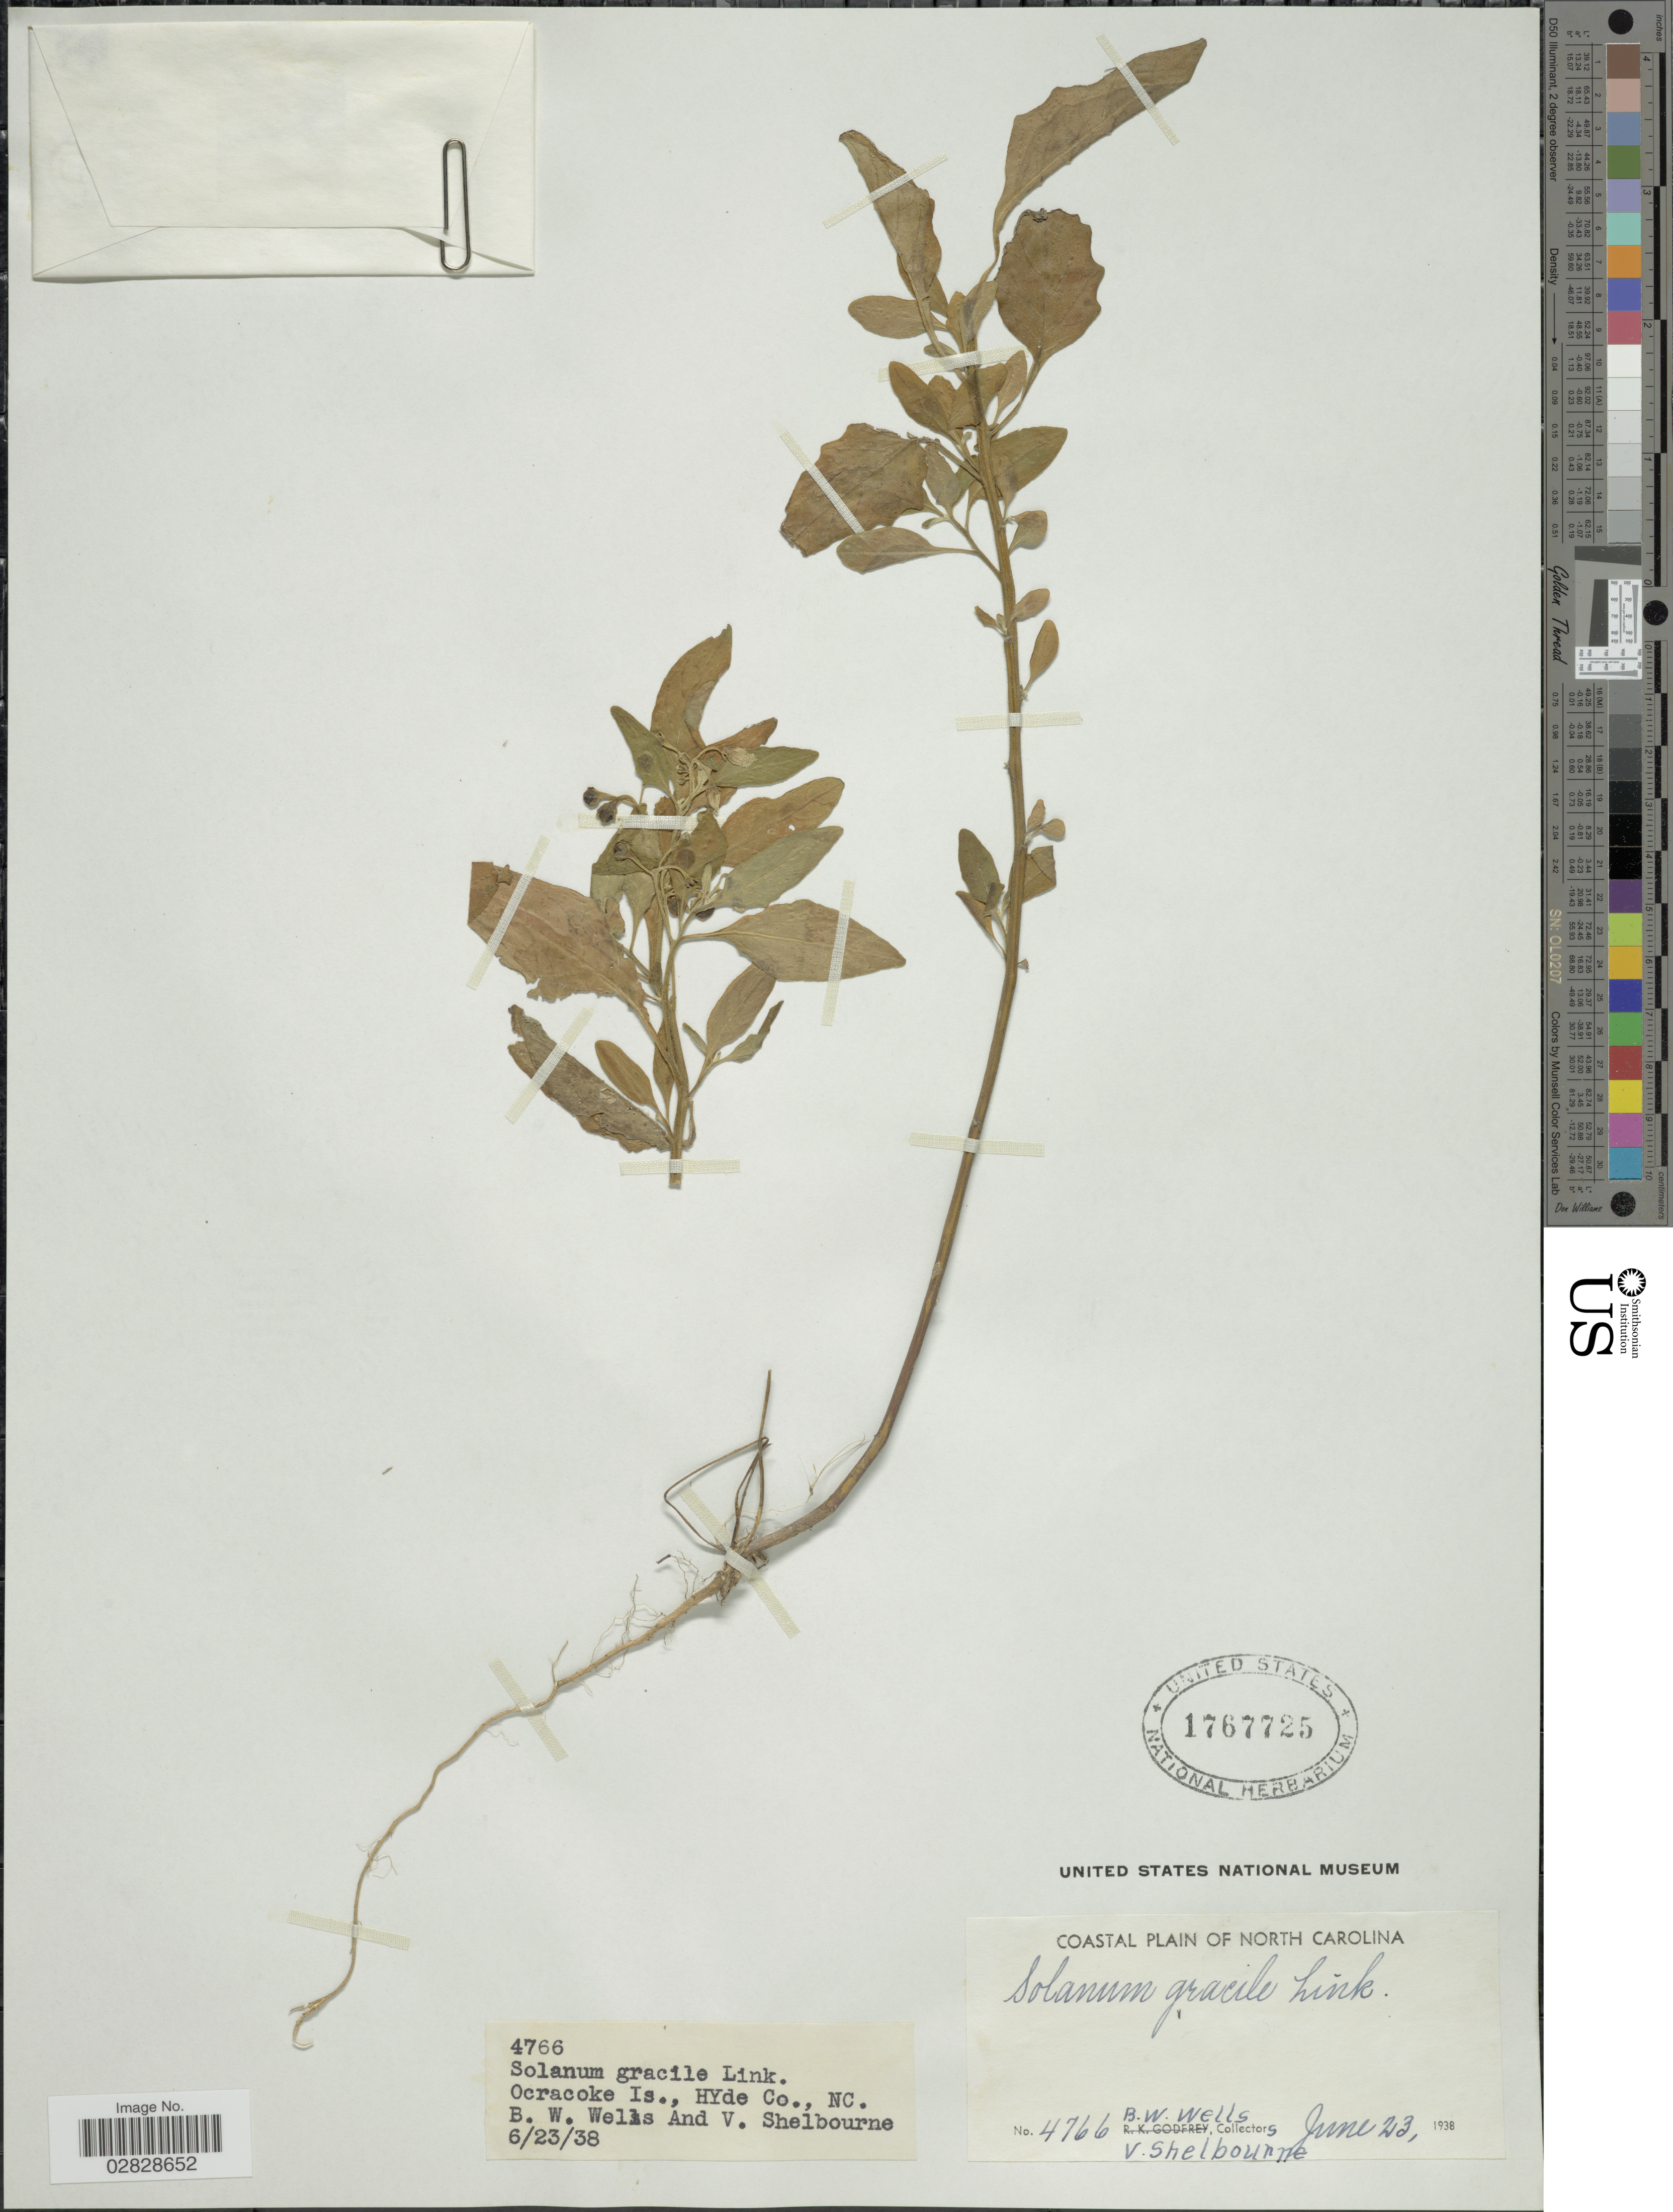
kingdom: Plantae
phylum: Tracheophyta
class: Magnoliopsida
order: Solanales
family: Solanaceae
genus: Solanum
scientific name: Solanum gracile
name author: Link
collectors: B. Wells & V. Shelbourne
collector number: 4766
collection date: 1938-06-23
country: United States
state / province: North Carolina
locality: Coastal Plain of North Carolina. Ocracoke Is., Hyde Co.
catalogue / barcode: US 1767725